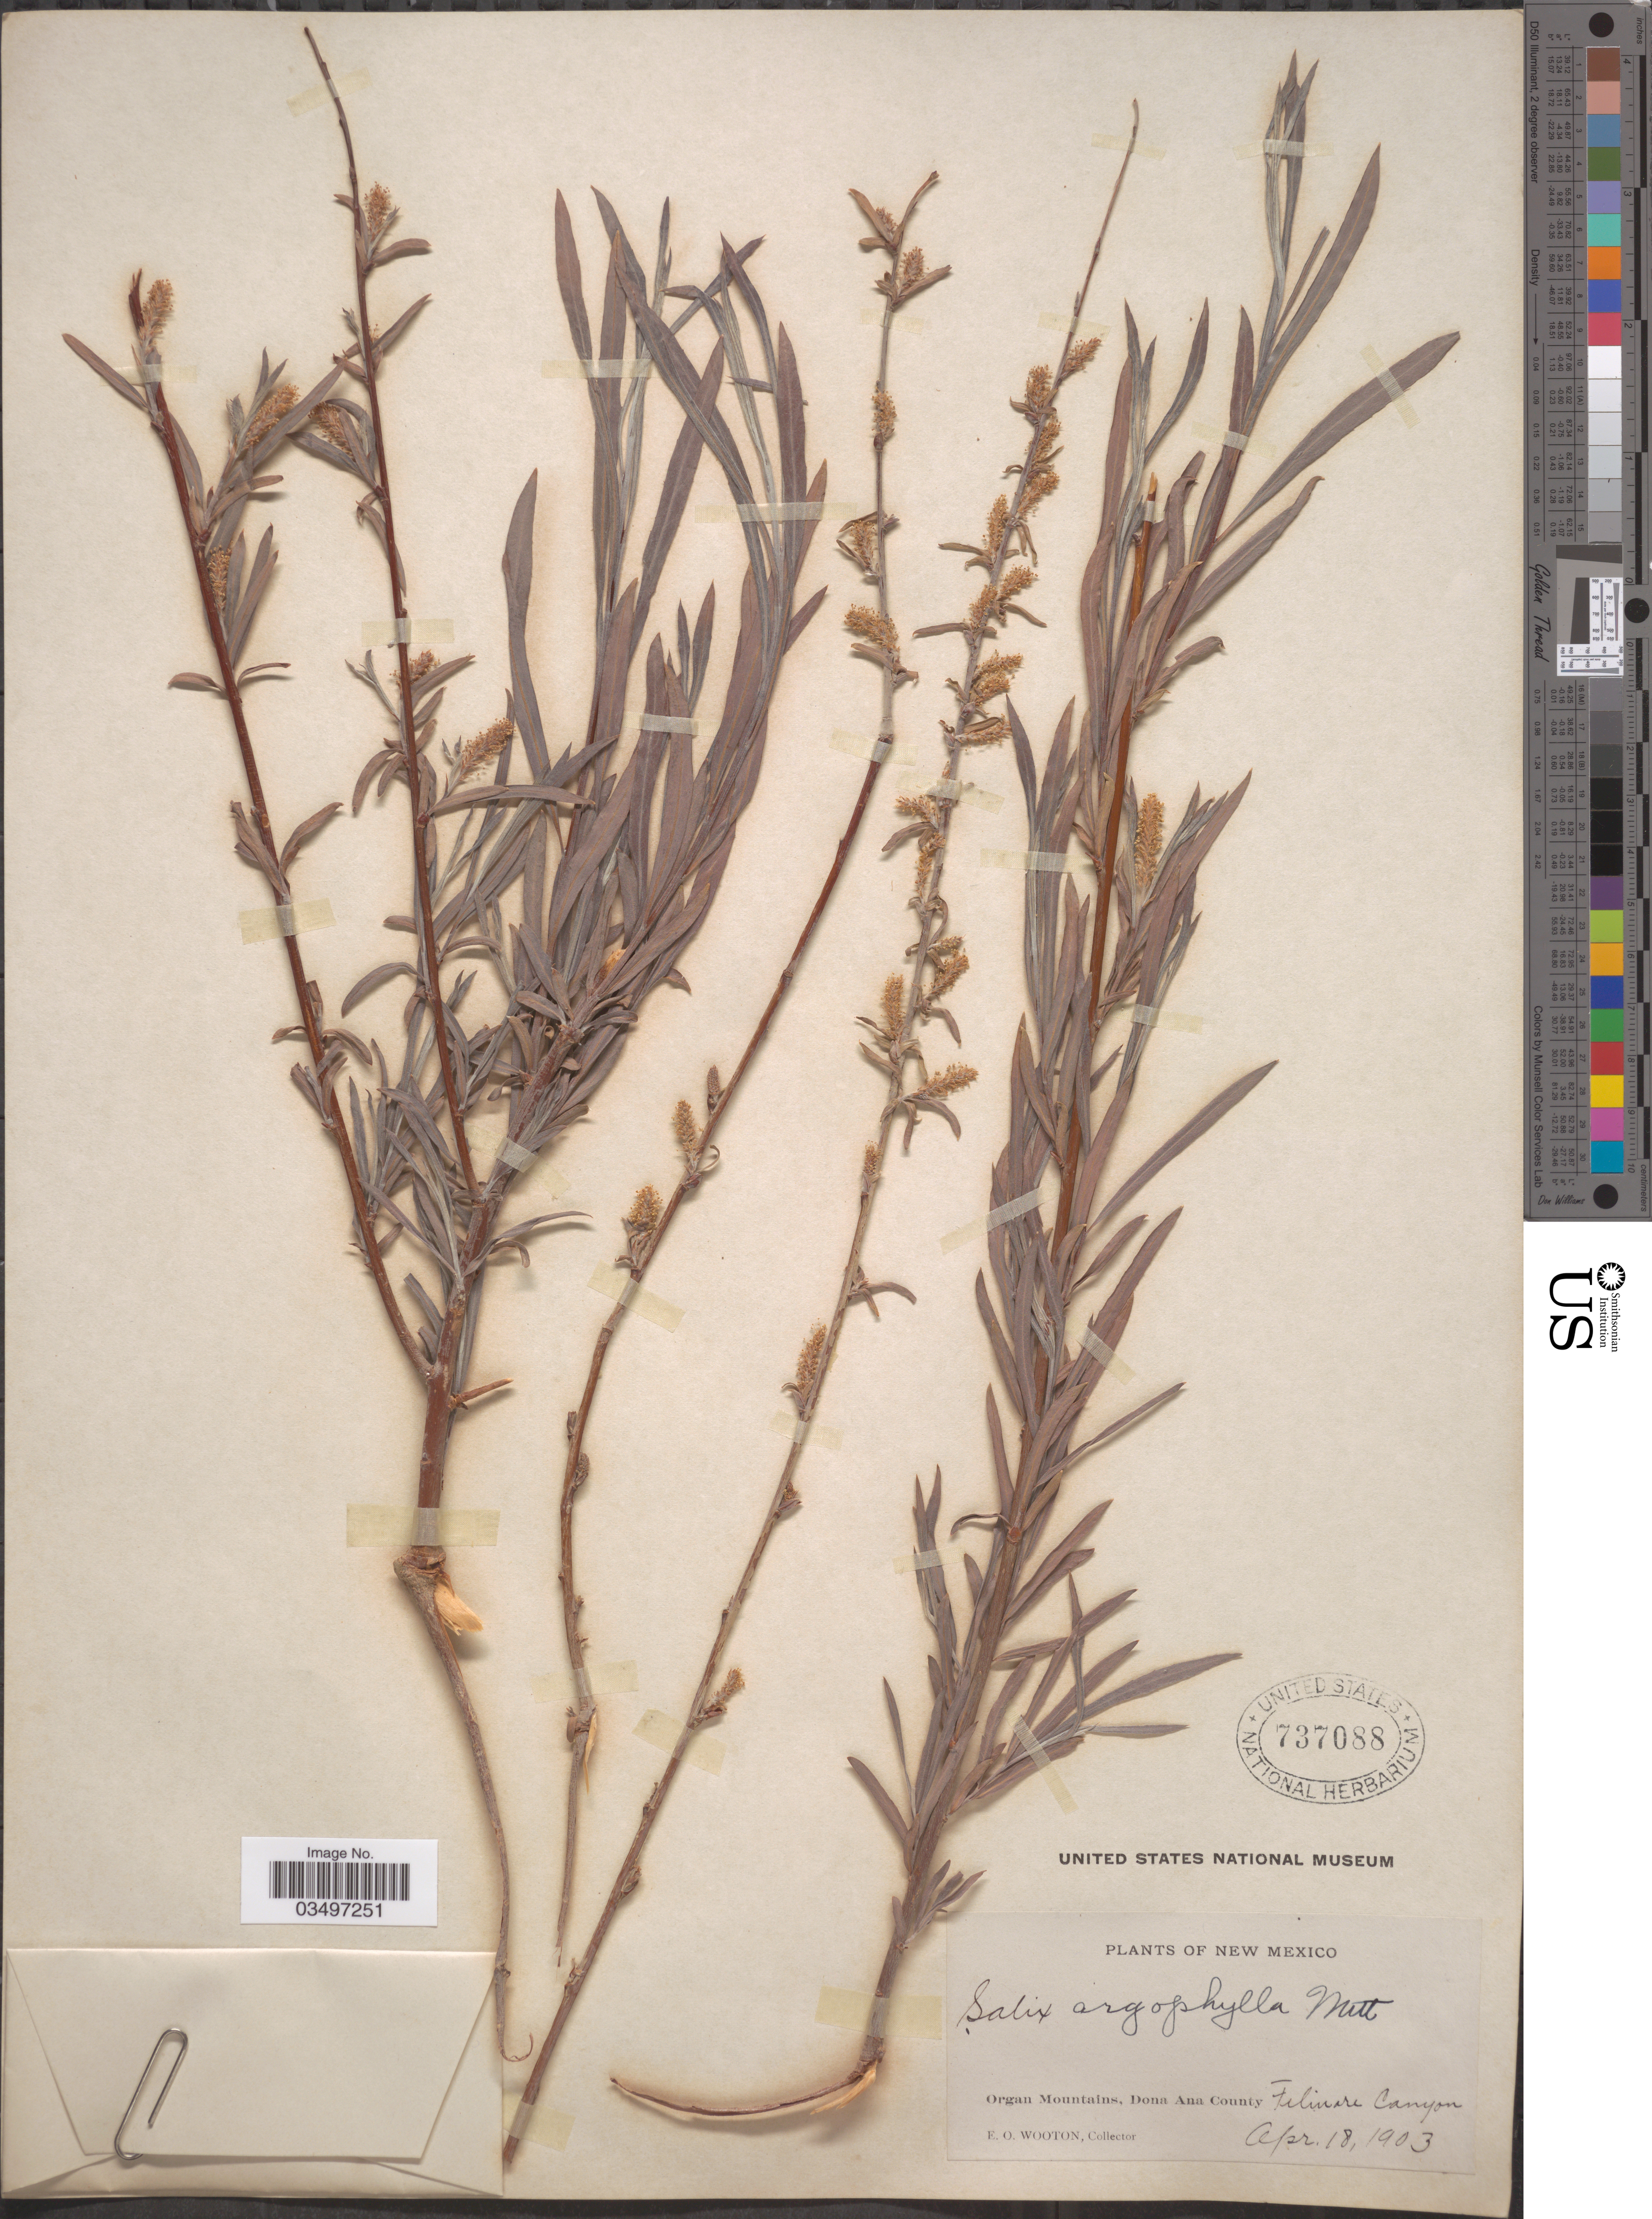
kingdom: Plantae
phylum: Tracheophyta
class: Magnoliopsida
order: Malpighiales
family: Salicaceae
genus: Salix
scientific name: Salix exigua var. stenophylla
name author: (Rydb.) C.K. Schneid.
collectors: E. O. Wooton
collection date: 1903-04-18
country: United States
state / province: New Mexico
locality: Organ Mountains, Dona Ana County, Filmore Canyon.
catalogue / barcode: US 737088